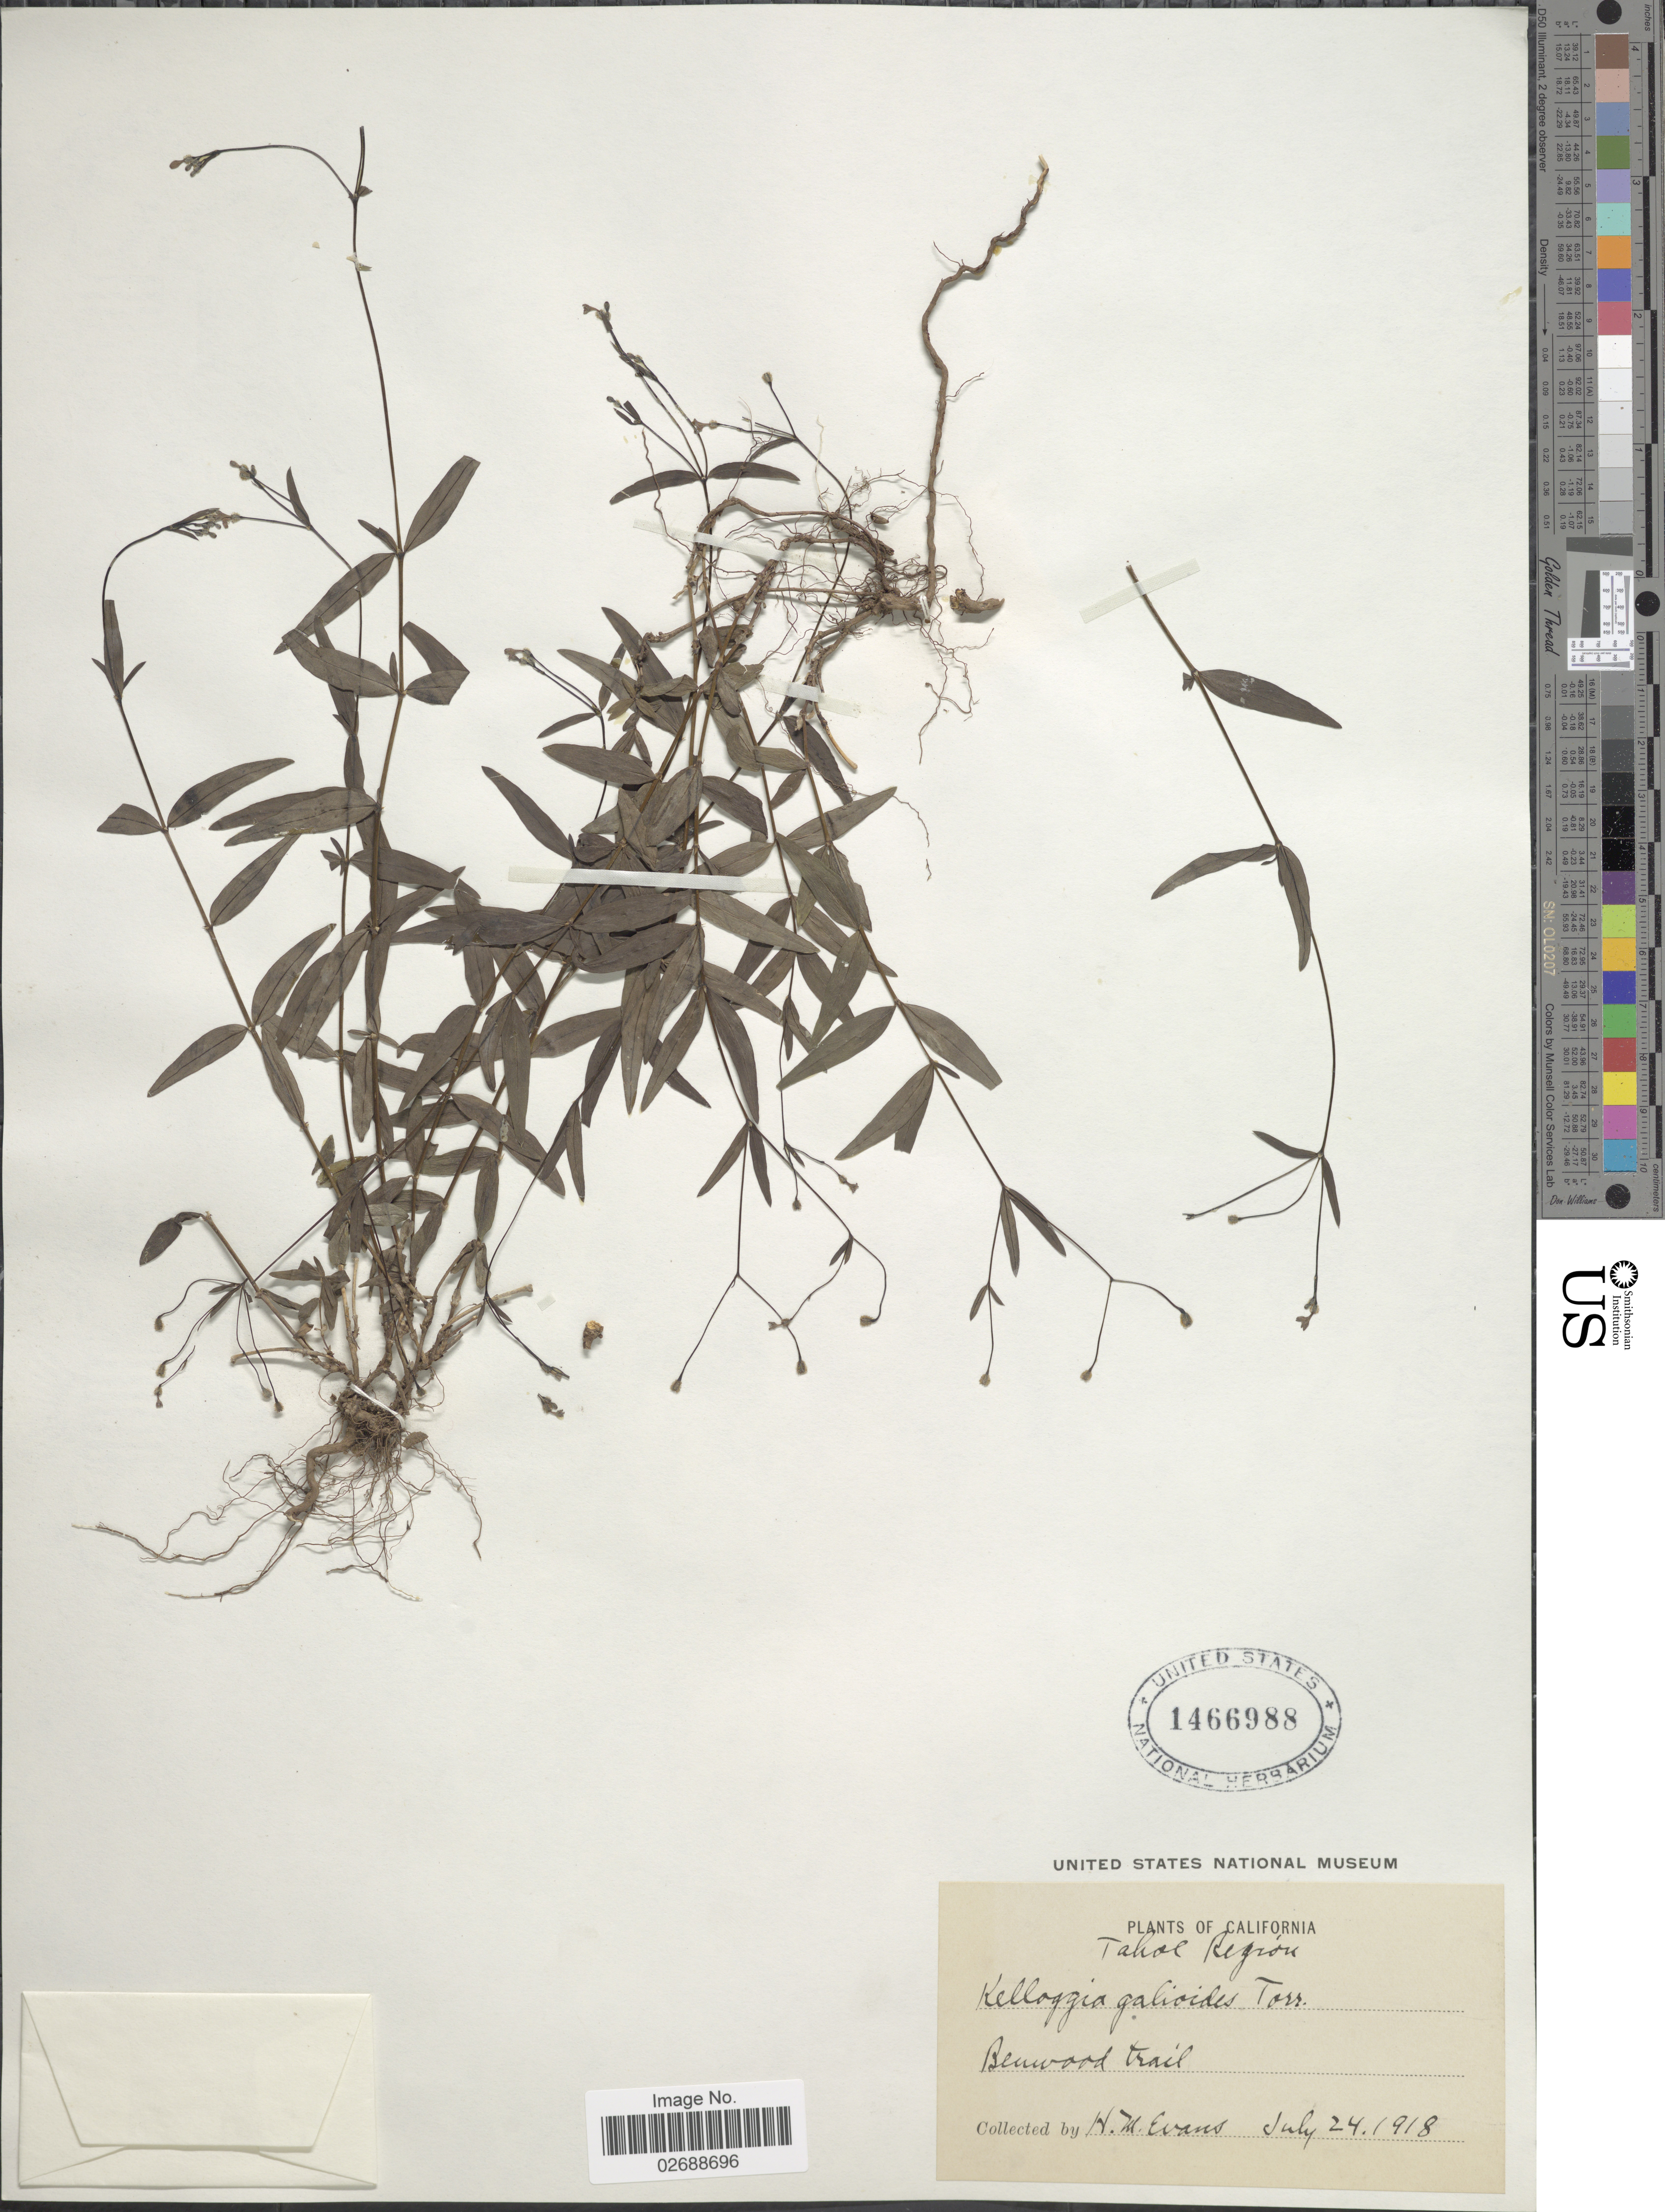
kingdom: Plantae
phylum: Tracheophyta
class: Magnoliopsida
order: Gentianales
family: Rubiaceae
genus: Kelloggia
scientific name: Kelloggia galioides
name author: Torr.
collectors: H. Evans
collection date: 1918-07-24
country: United States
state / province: California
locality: Benwood trail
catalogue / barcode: US 1466988